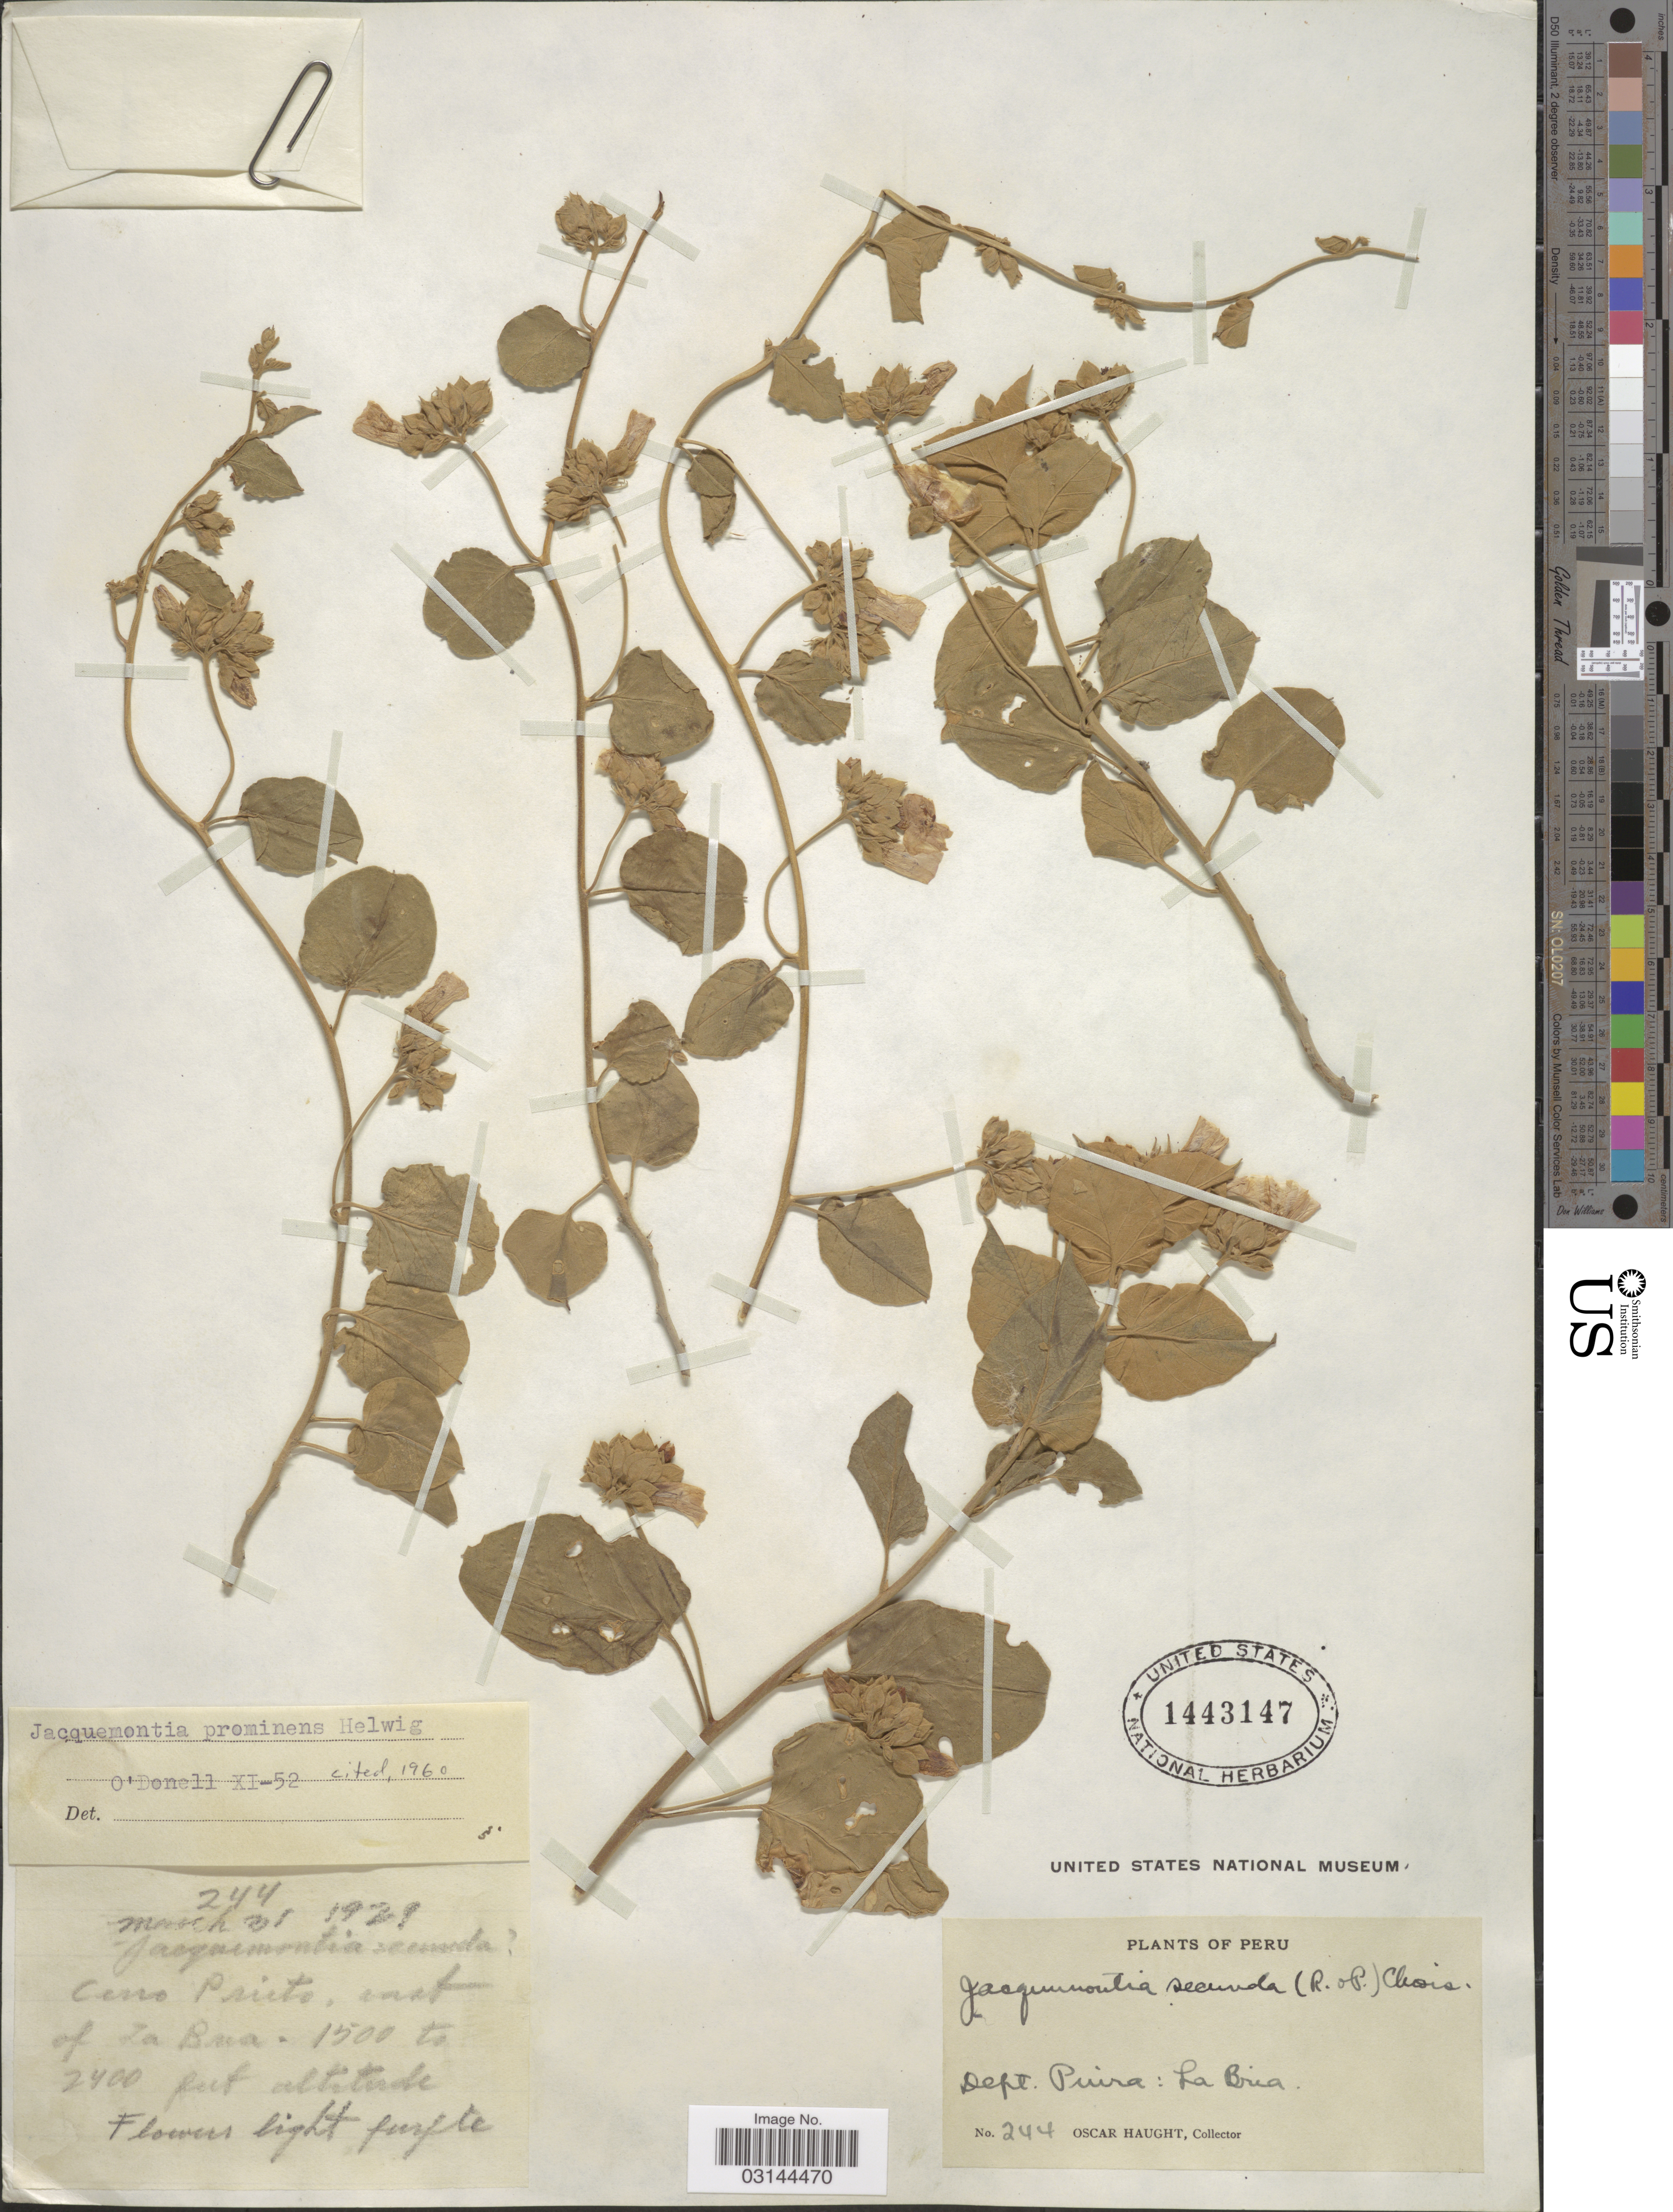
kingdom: Plantae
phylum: Tracheophyta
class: Magnoliopsida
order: Solanales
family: Convolvulaceae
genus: Jacquemontia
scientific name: Jacquemontia prominens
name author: Helwig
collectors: O. L. Haught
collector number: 244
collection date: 1929-03-31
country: Peru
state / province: Piura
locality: Dept. Piura: La Bria.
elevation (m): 457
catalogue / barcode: US 1443147